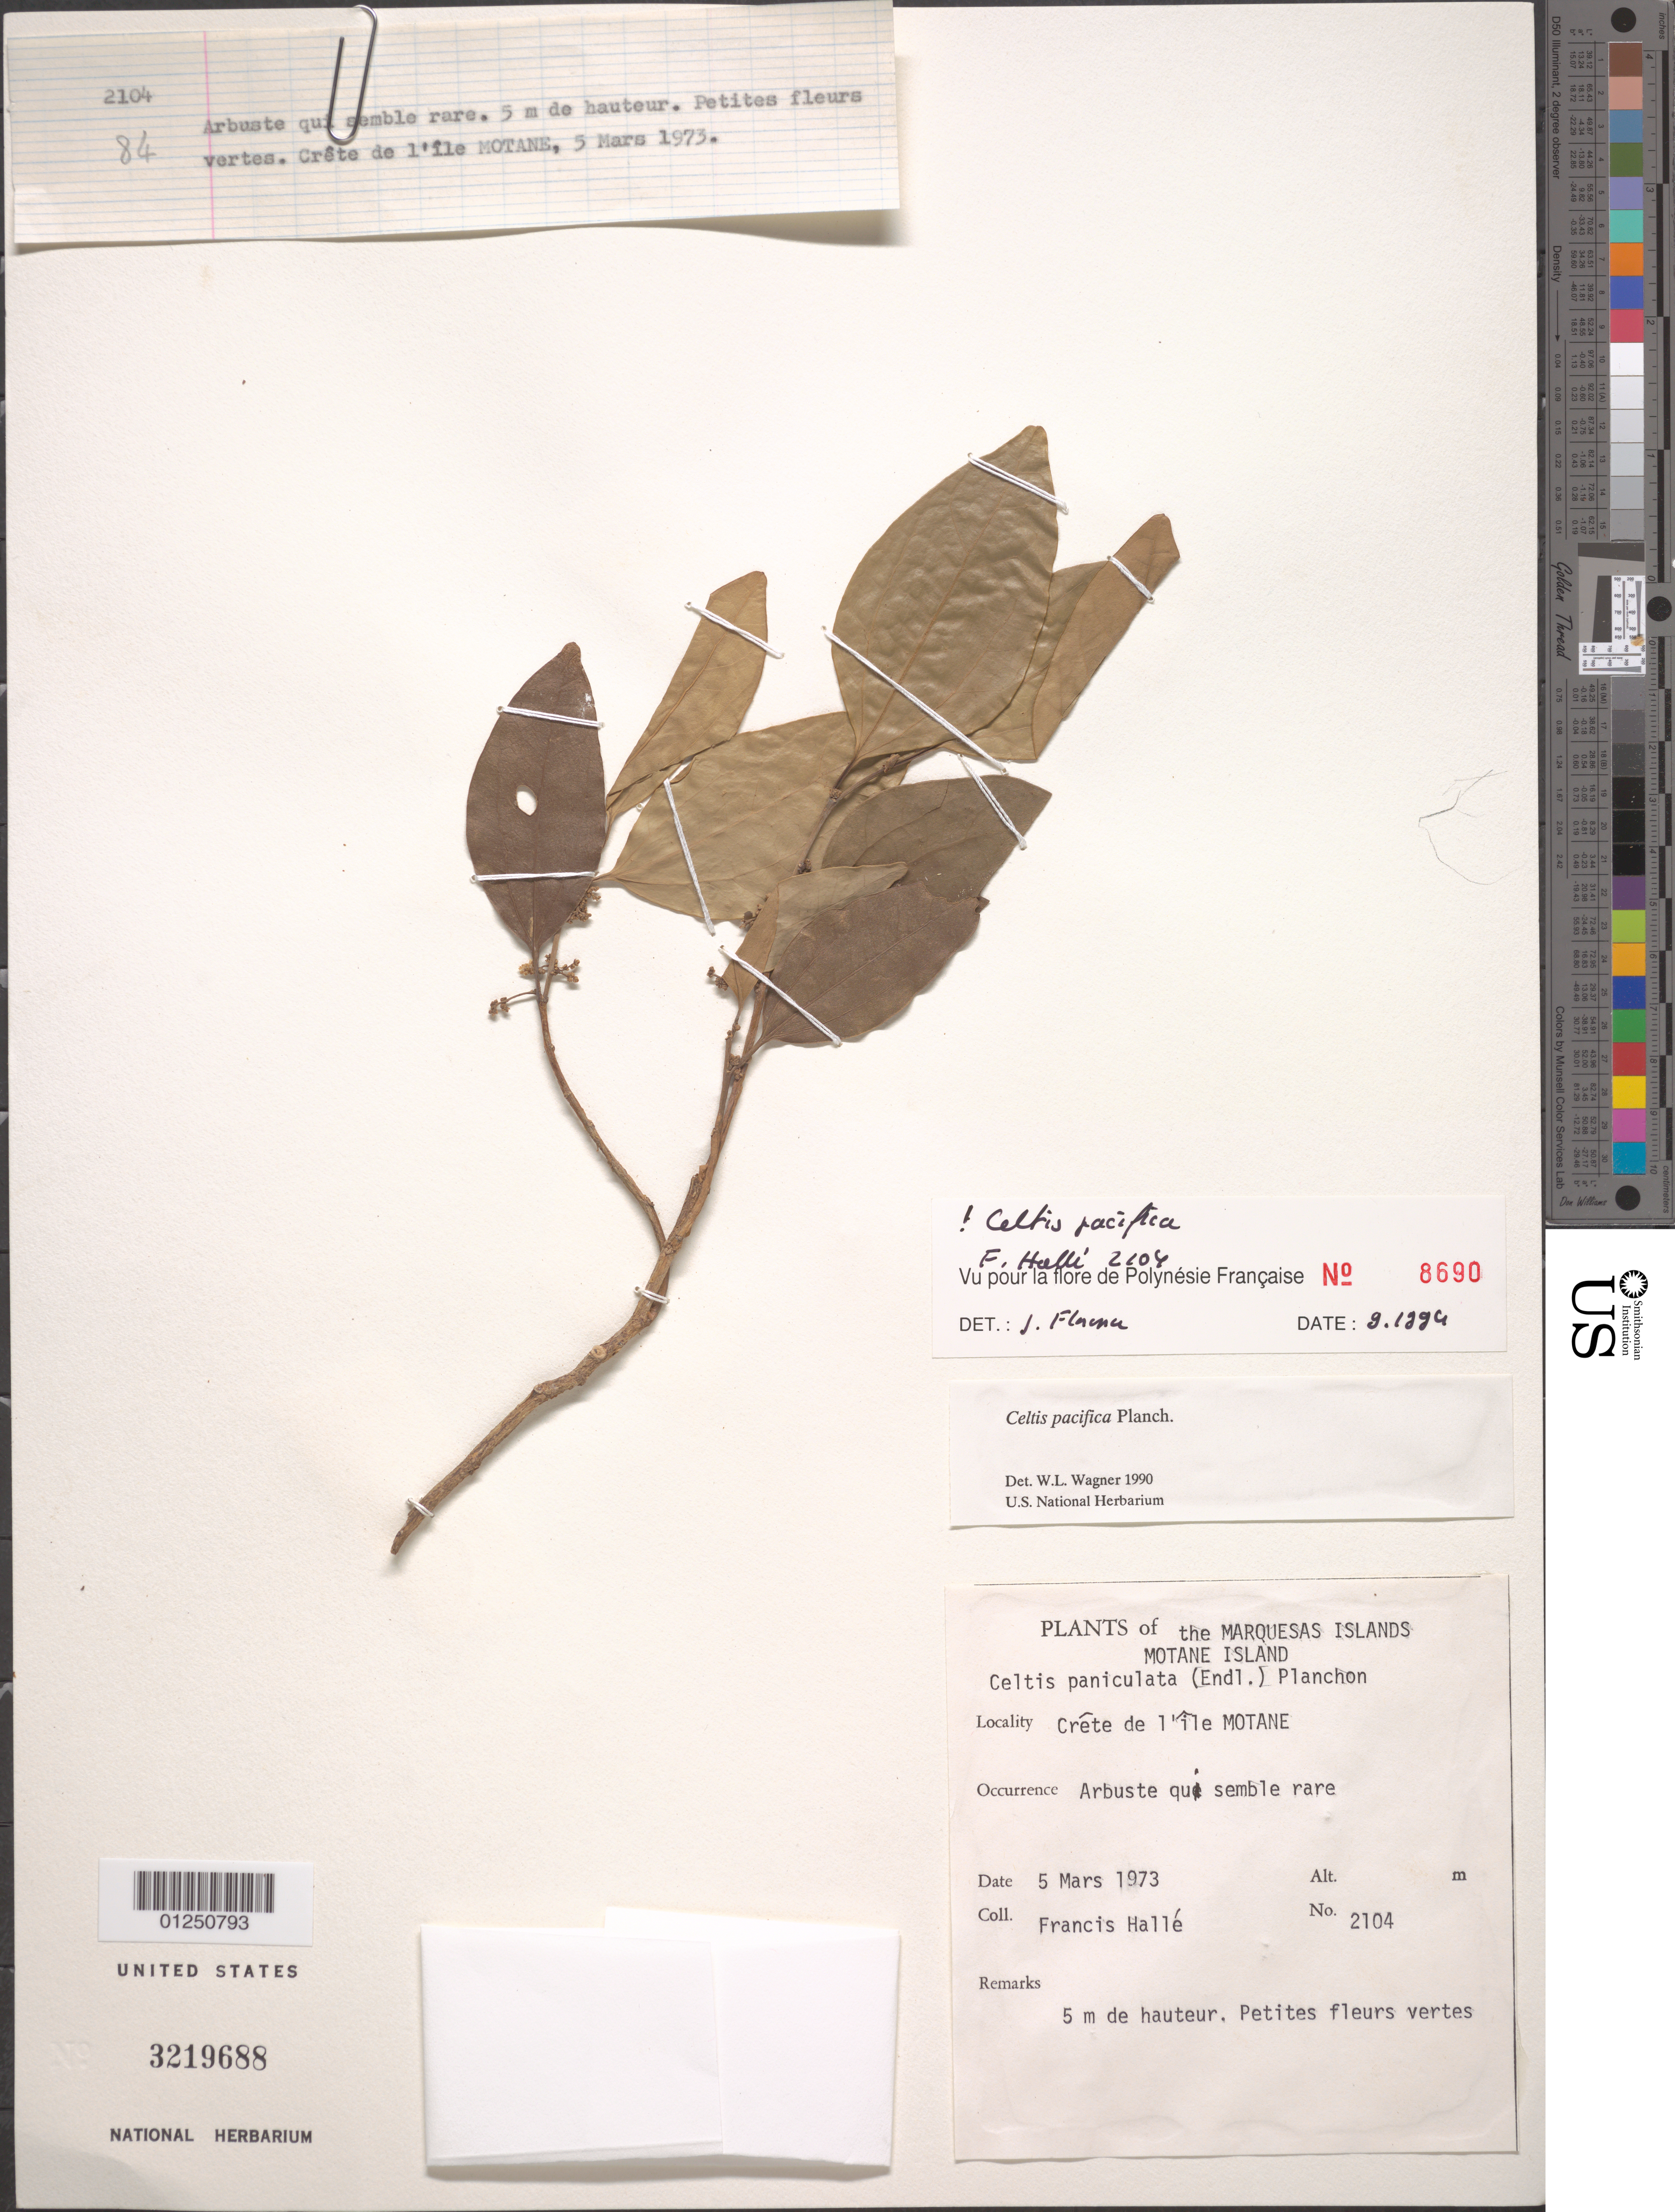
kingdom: Plantae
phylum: Tracheophyta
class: Magnoliopsida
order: Rosales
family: Cannabaceae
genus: Celtis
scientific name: Celtis pacifica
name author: Planch.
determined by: Wagner, W. L., (BOT), Smithsonian Institution - National Museum of Natural History (UNITED STATES)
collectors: F. Hallé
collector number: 2104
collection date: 1973-03-05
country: French Polynesia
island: Mohotani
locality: crête de l'ile Motane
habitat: Arbuste qui semble rare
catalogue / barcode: US 3219688